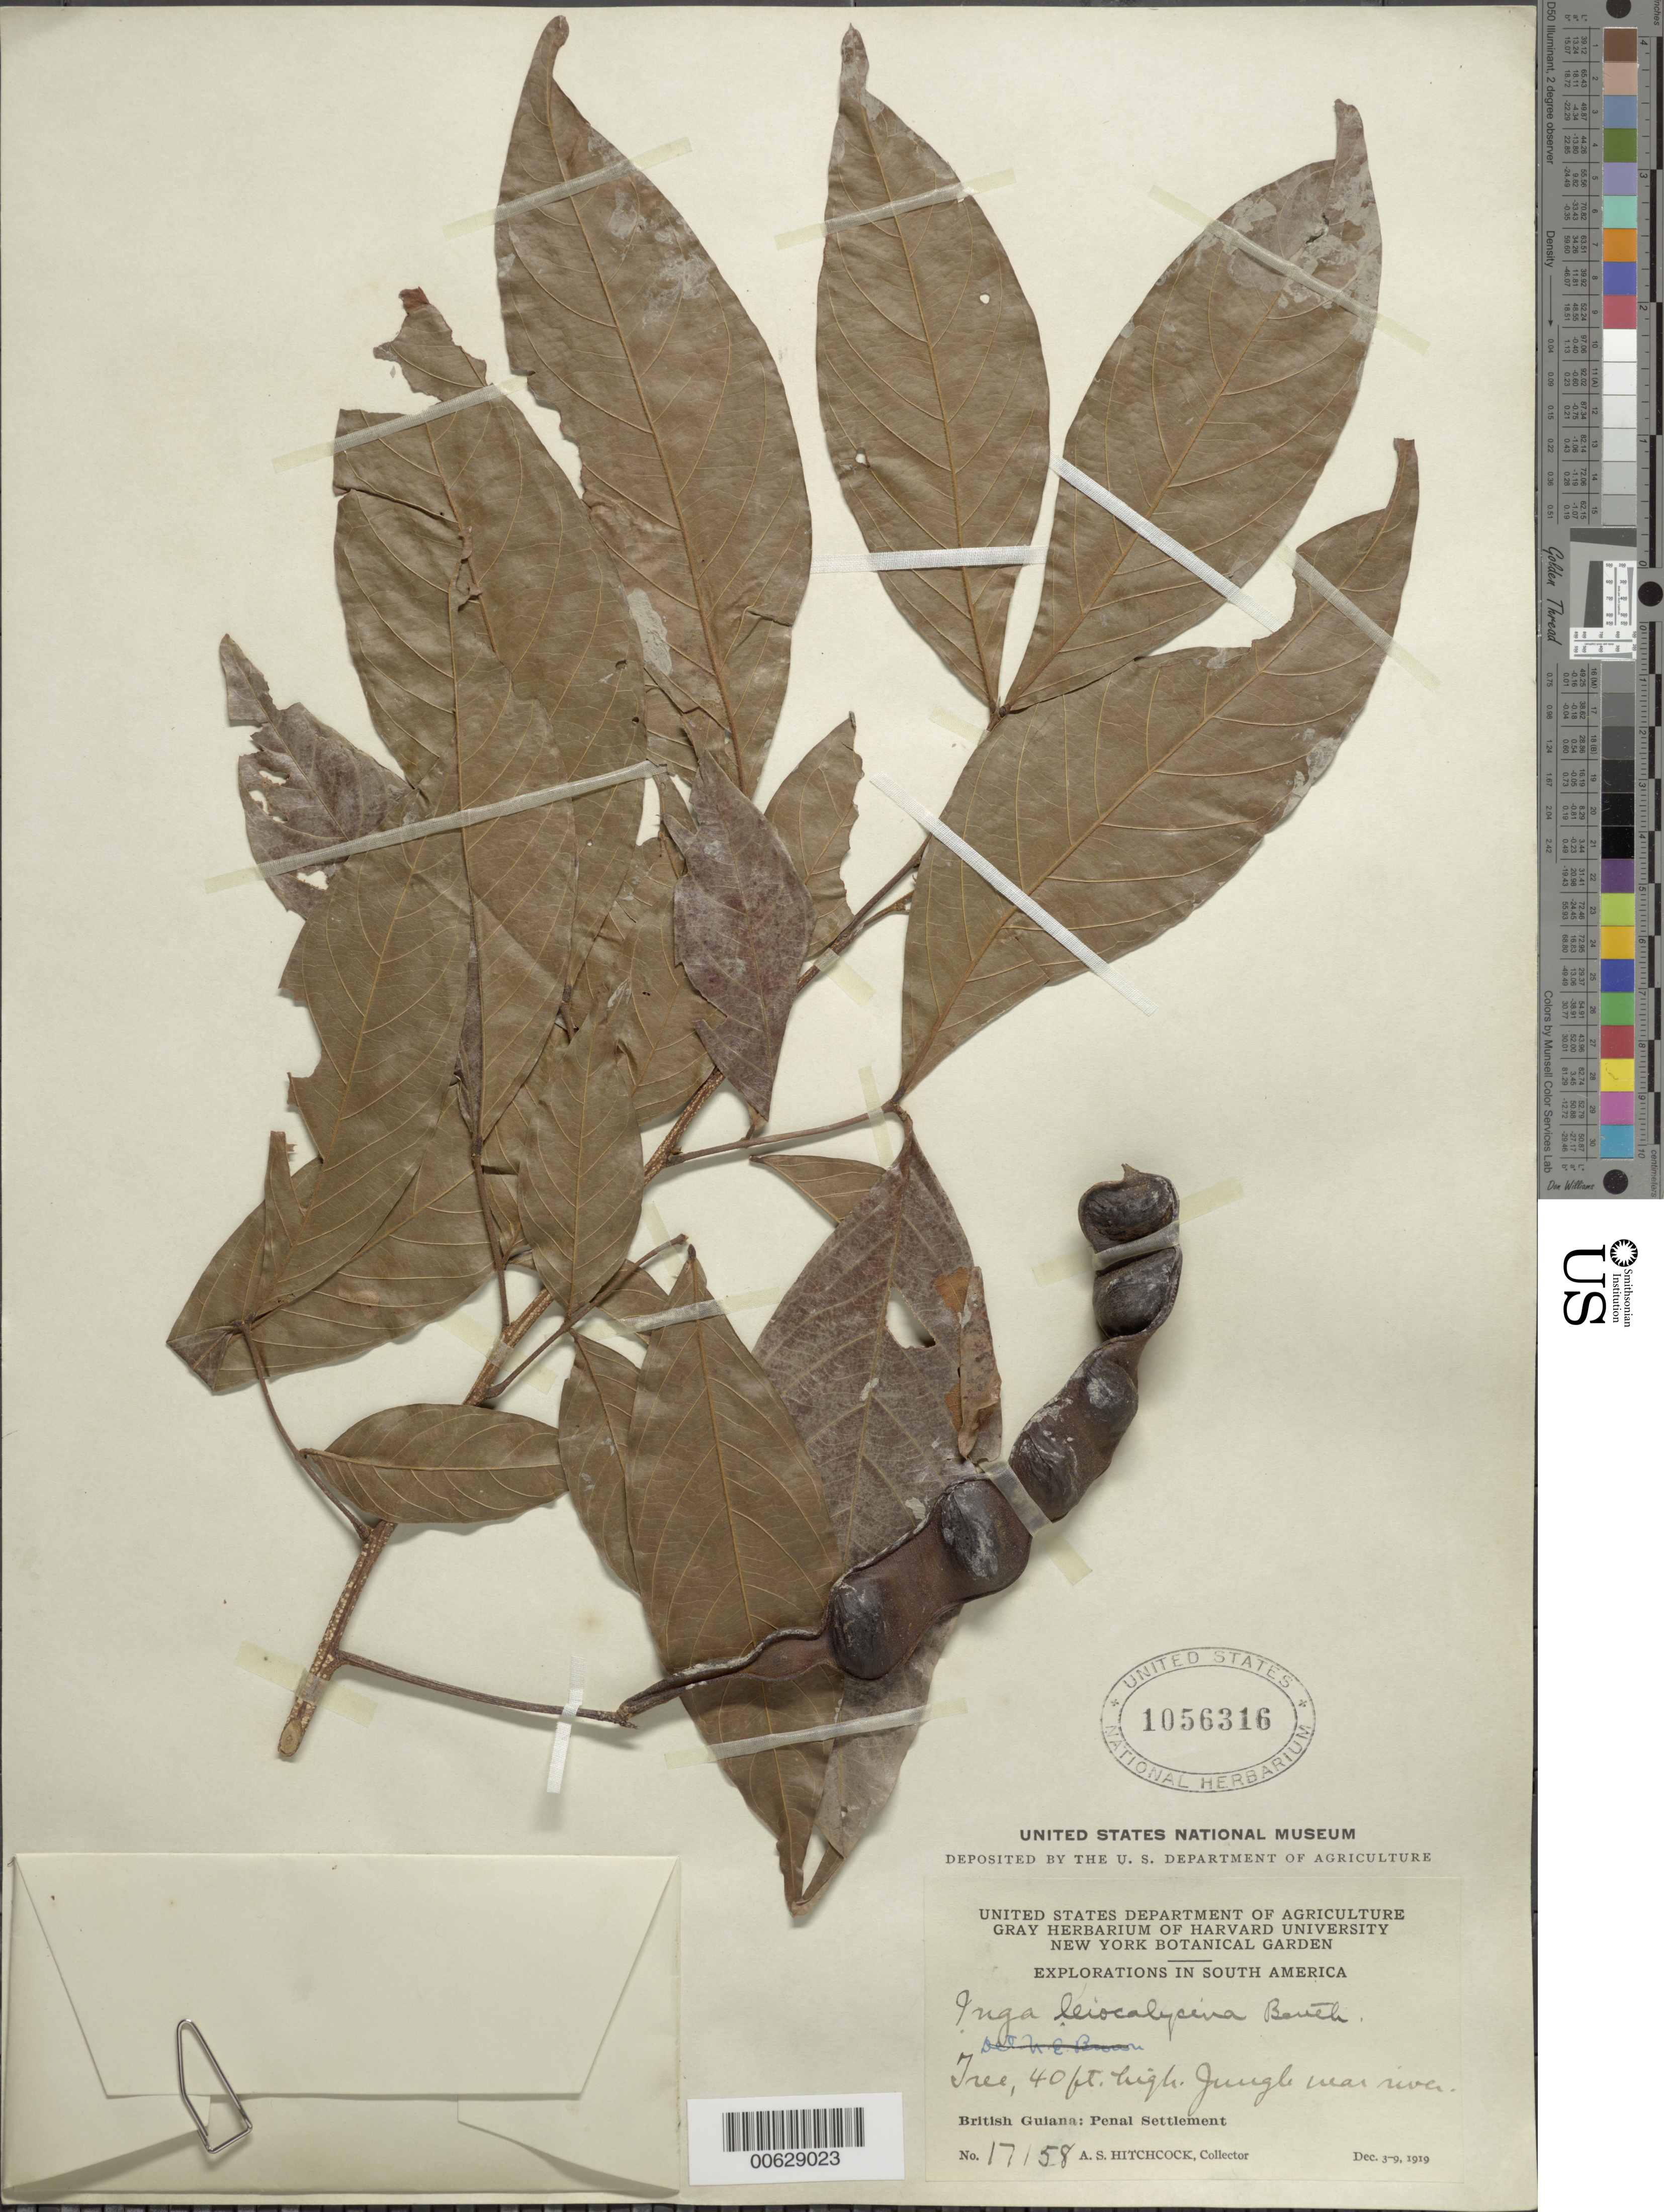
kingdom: Plantae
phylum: Tracheophyta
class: Magnoliopsida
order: Fabales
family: Fabaceae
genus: Inga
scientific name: Inga leiocalycina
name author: Benth.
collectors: A. S. Hitchcock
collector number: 17158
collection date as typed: Dec. 3-9, 1919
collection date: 1919-12-03/1919-12-09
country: Guyana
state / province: Cuyuni-Mazaruni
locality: Penal Settlement, on W side of Essequibo River, near mouth of Mazaruni River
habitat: Jungle near river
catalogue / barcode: US 1056316